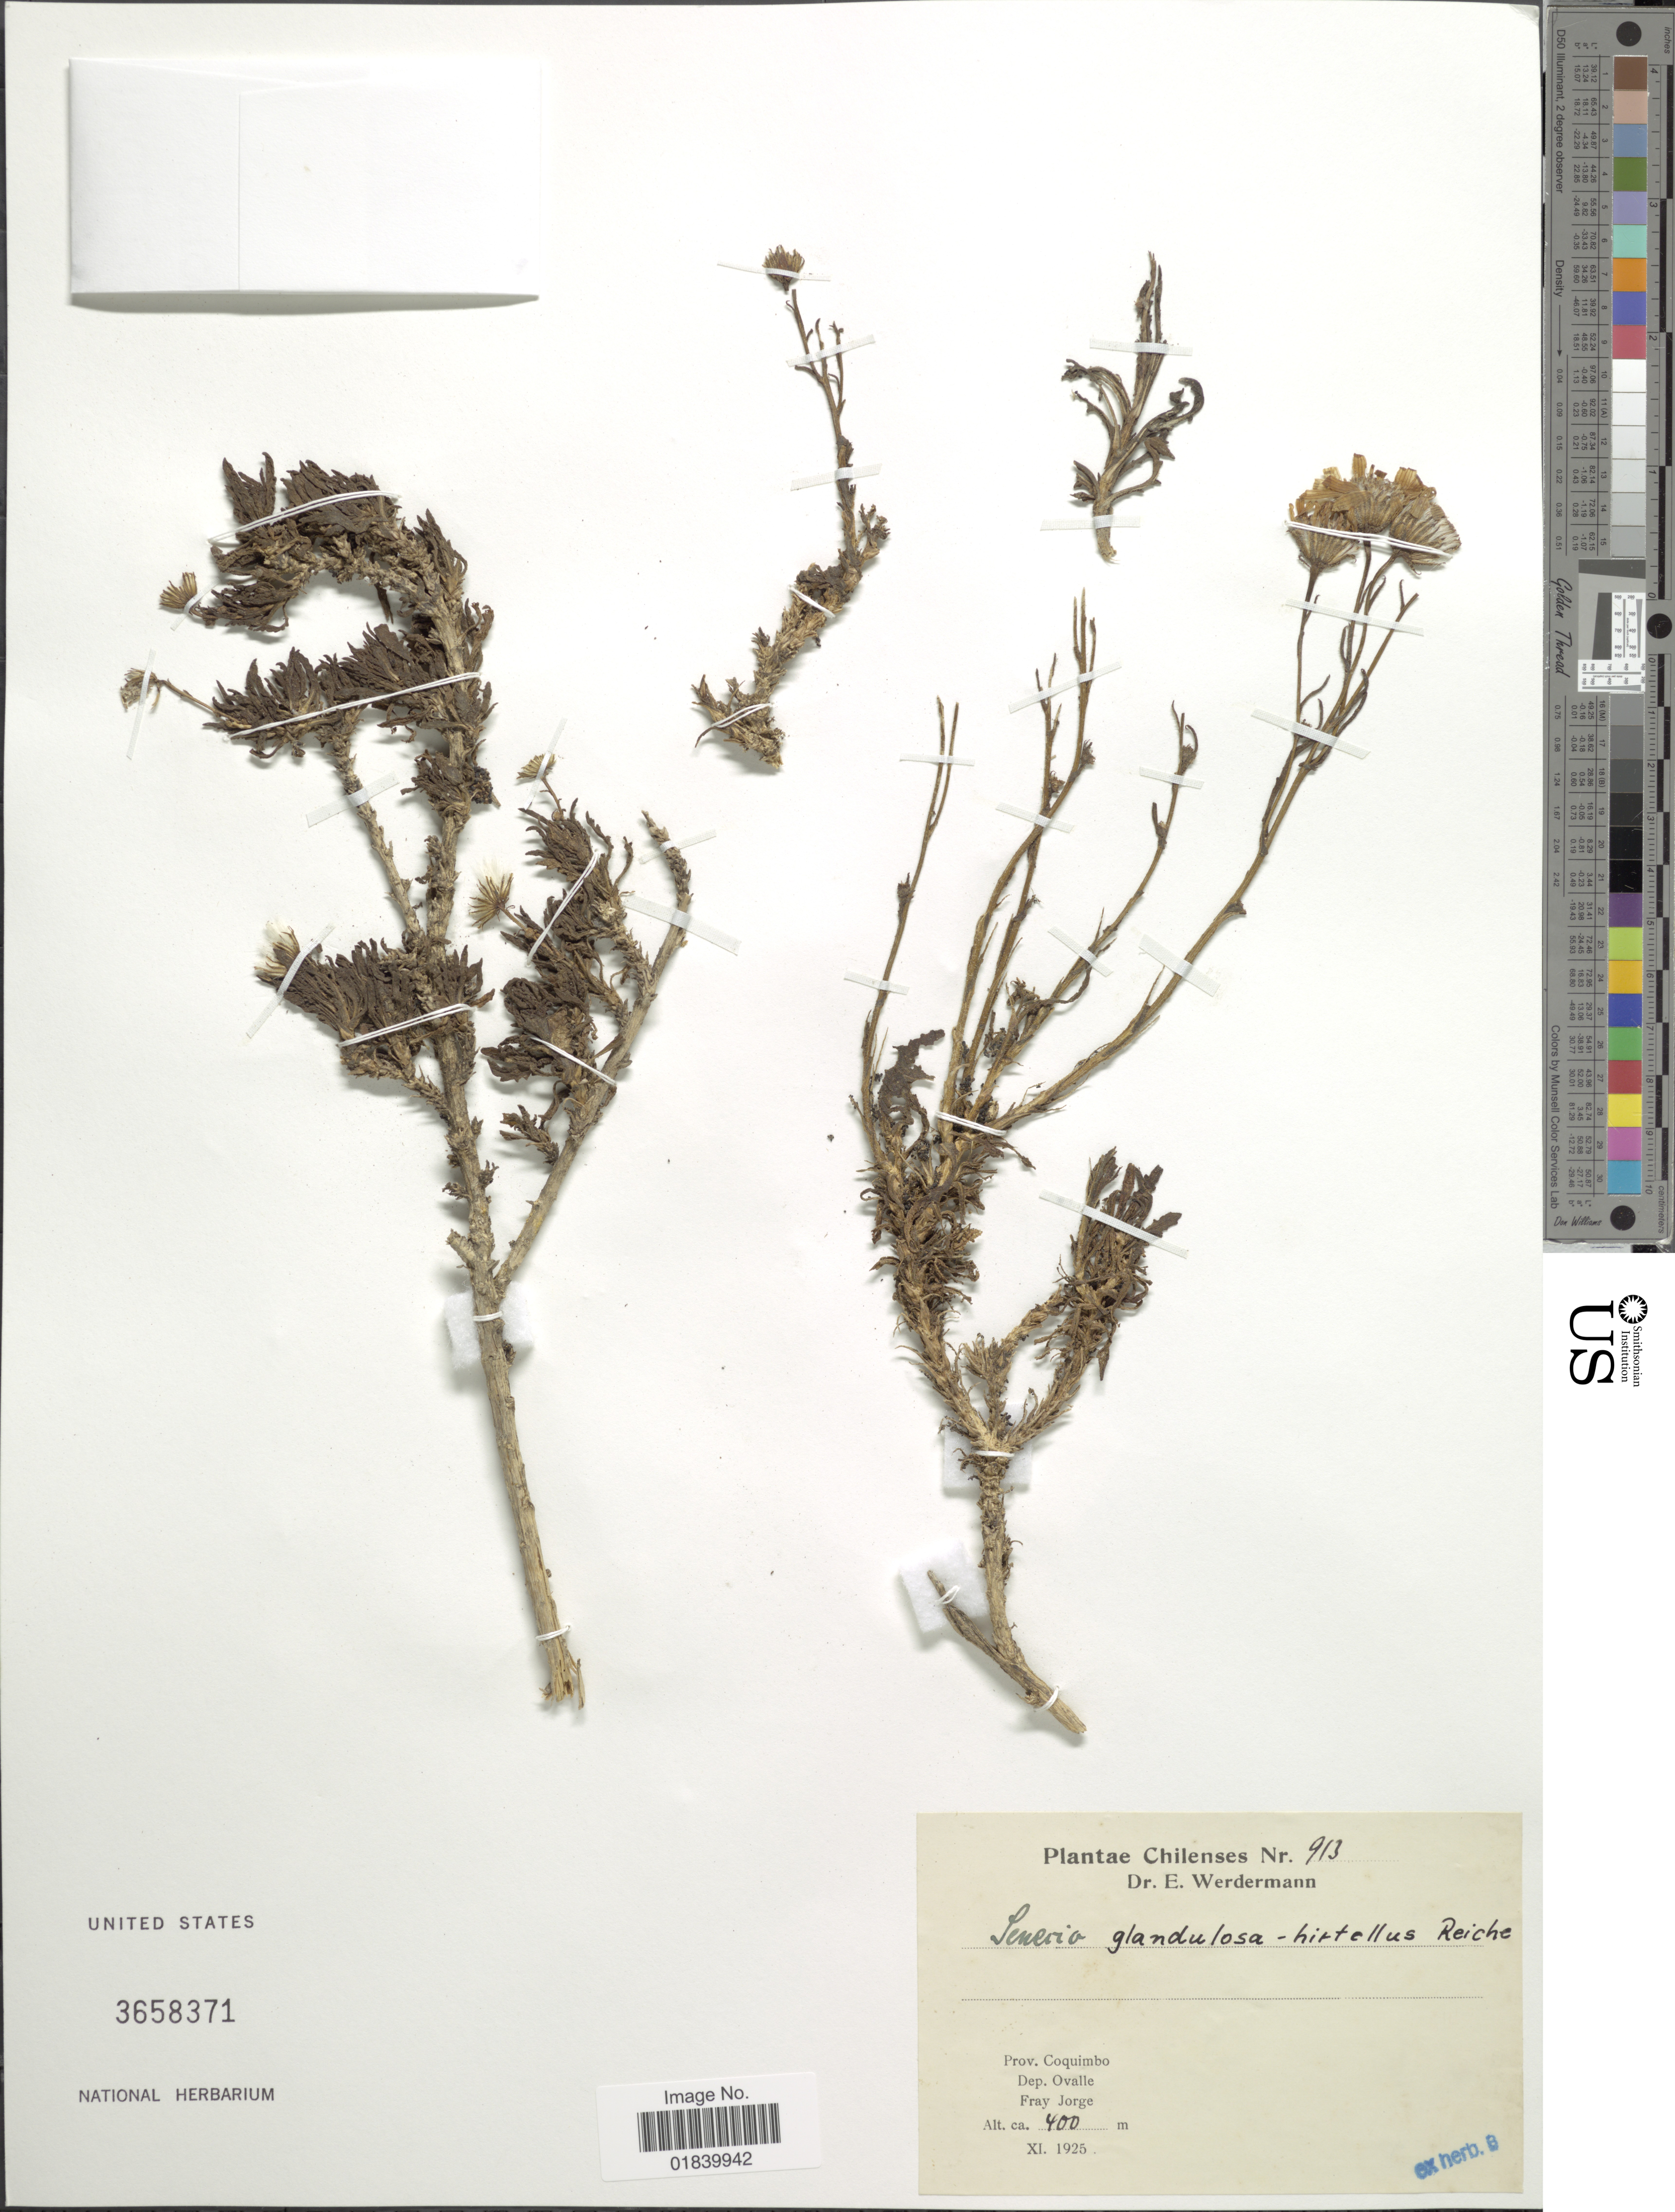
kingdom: Plantae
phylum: Tracheophyta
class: Magnoliopsida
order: Asterales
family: Asteraceae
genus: Senecio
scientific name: Senecio coquimbensis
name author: Phil.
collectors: E. Werdermann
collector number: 913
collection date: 1925-11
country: Chile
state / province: Coquimbo (IV)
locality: Prov. Coquimbo. Dep, Ovalle. Fray Jorge.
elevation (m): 400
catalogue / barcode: US 3658371